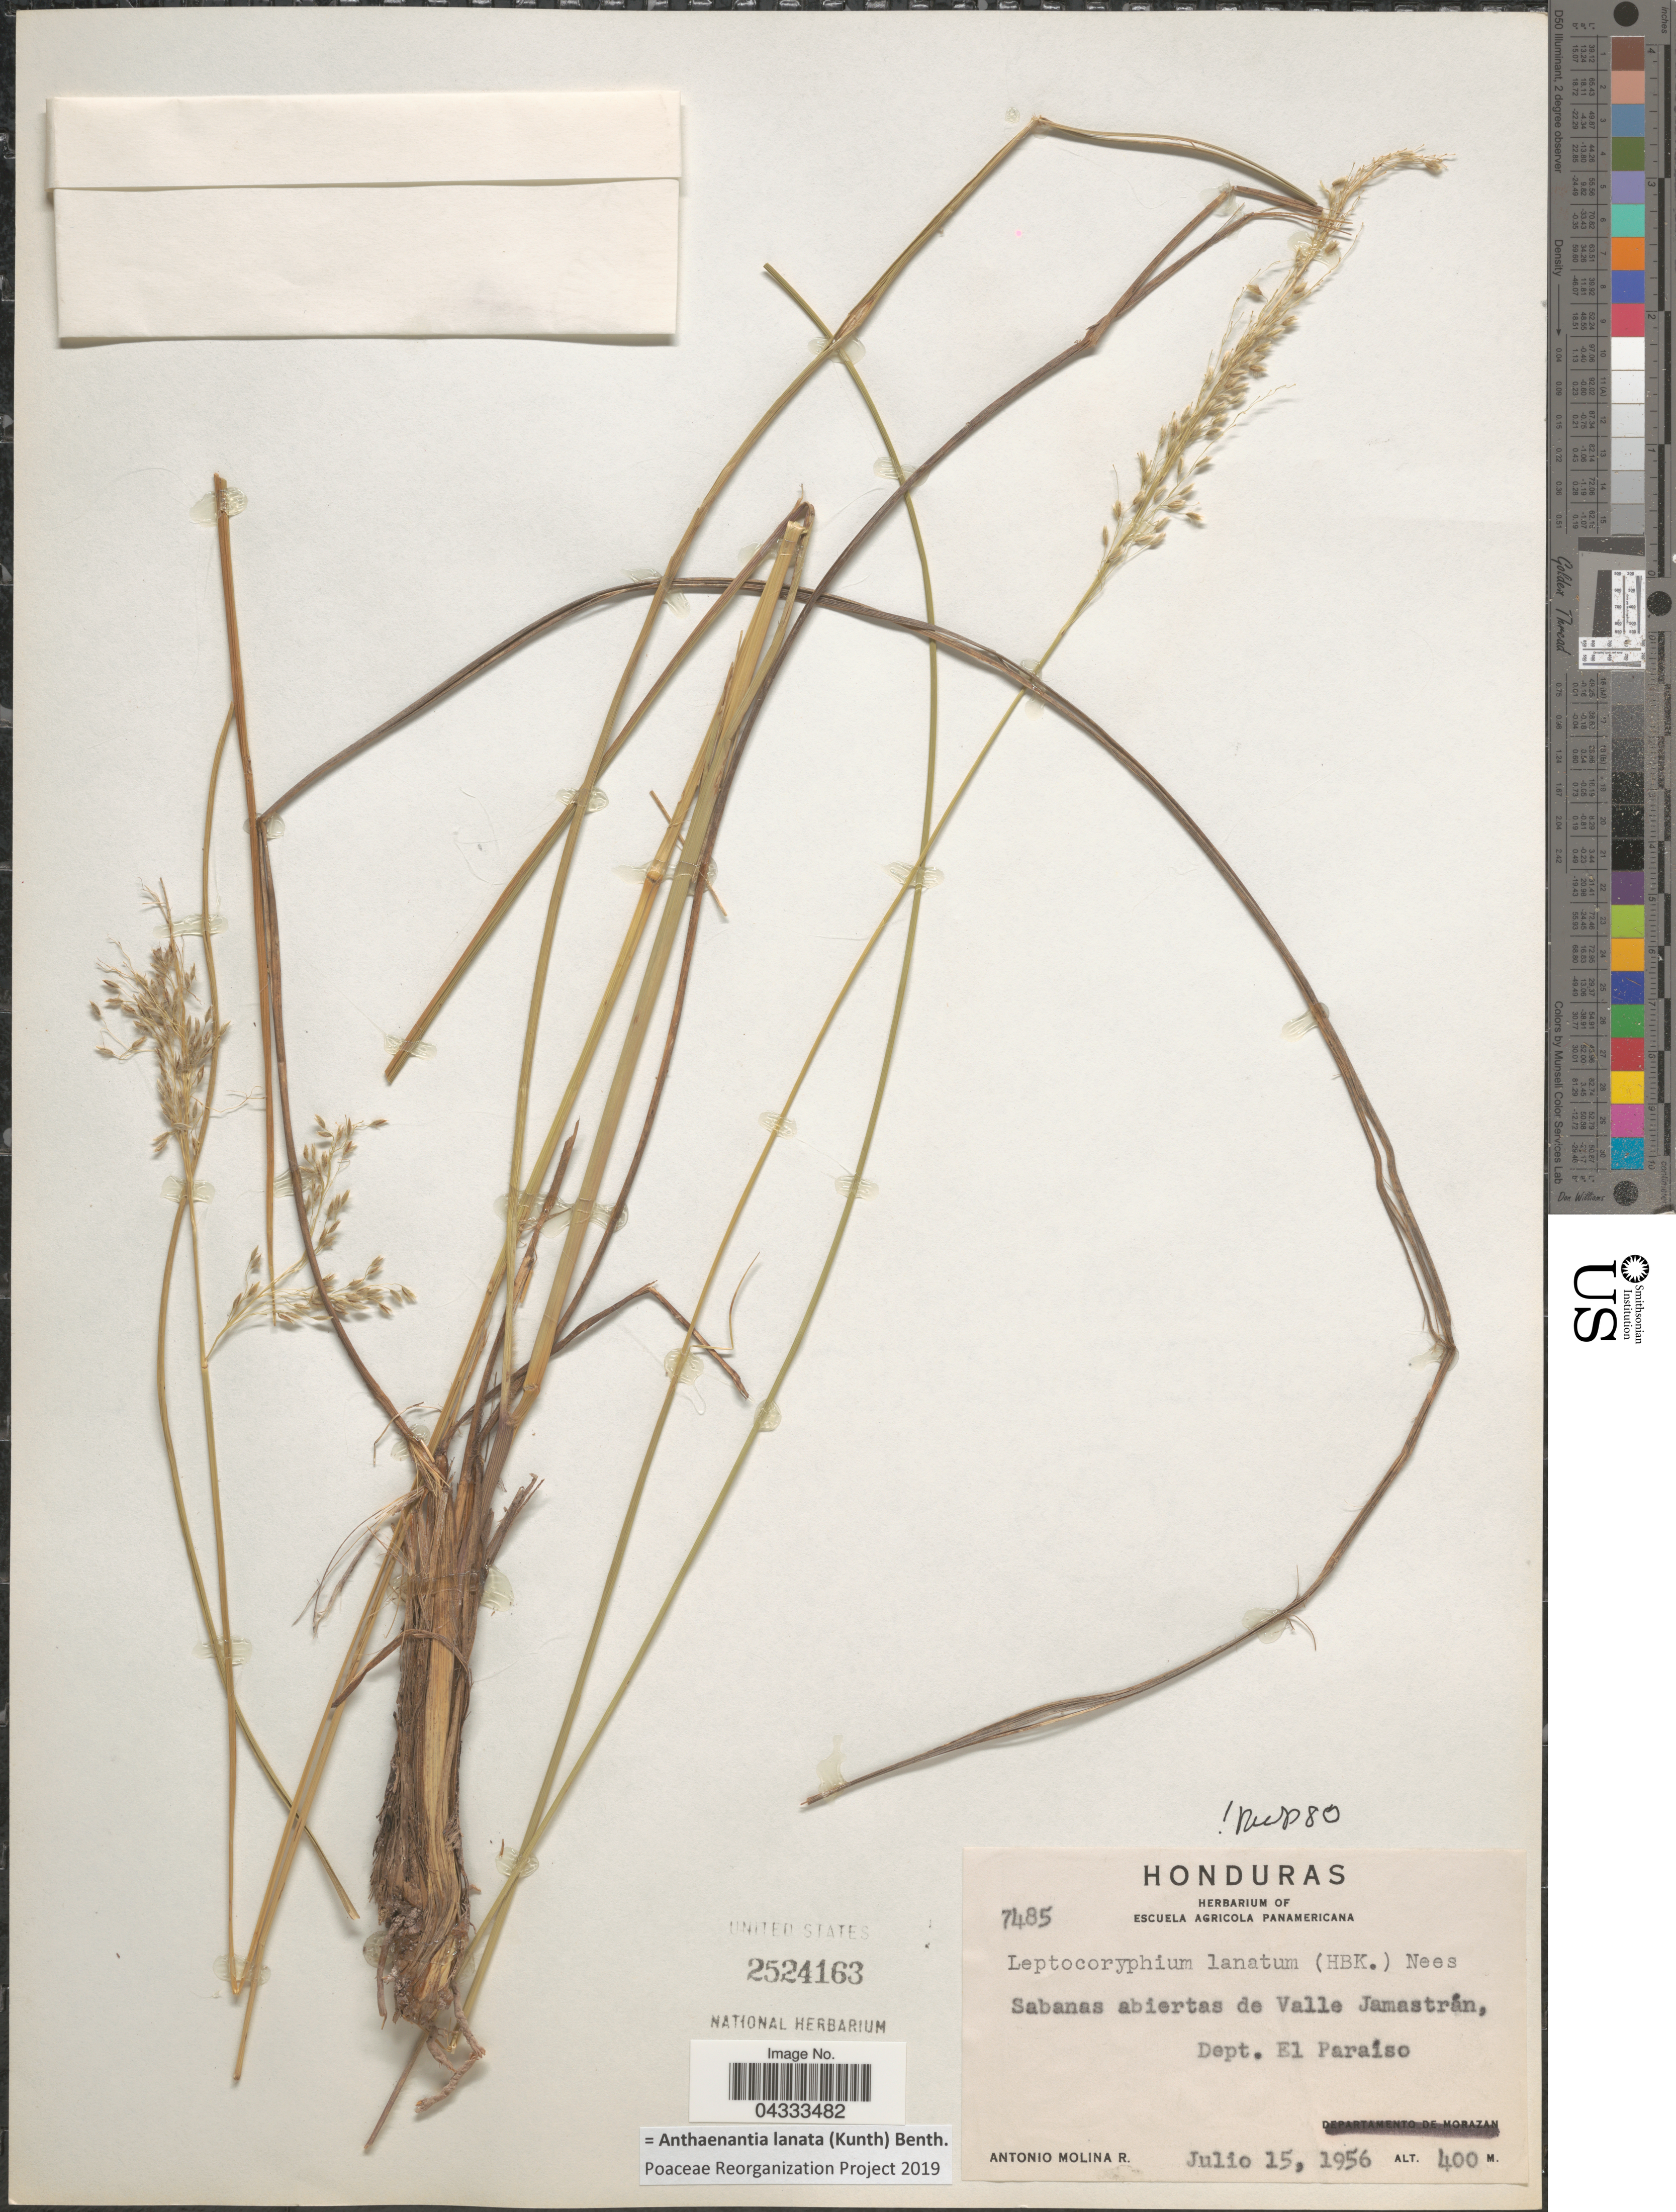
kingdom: Plantae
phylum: Tracheophyta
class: Liliopsida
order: Poales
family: Poaceae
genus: Anthaenantia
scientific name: Anthaenantia lanata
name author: (Kunth) Benth.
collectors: A. Molina R.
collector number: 7485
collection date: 1956-07-15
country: Honduras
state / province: El Paraiso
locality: Sabanas abiertas de Valle Jamastrán, Dept. El Paraíso.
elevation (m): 400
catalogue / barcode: US 2524163